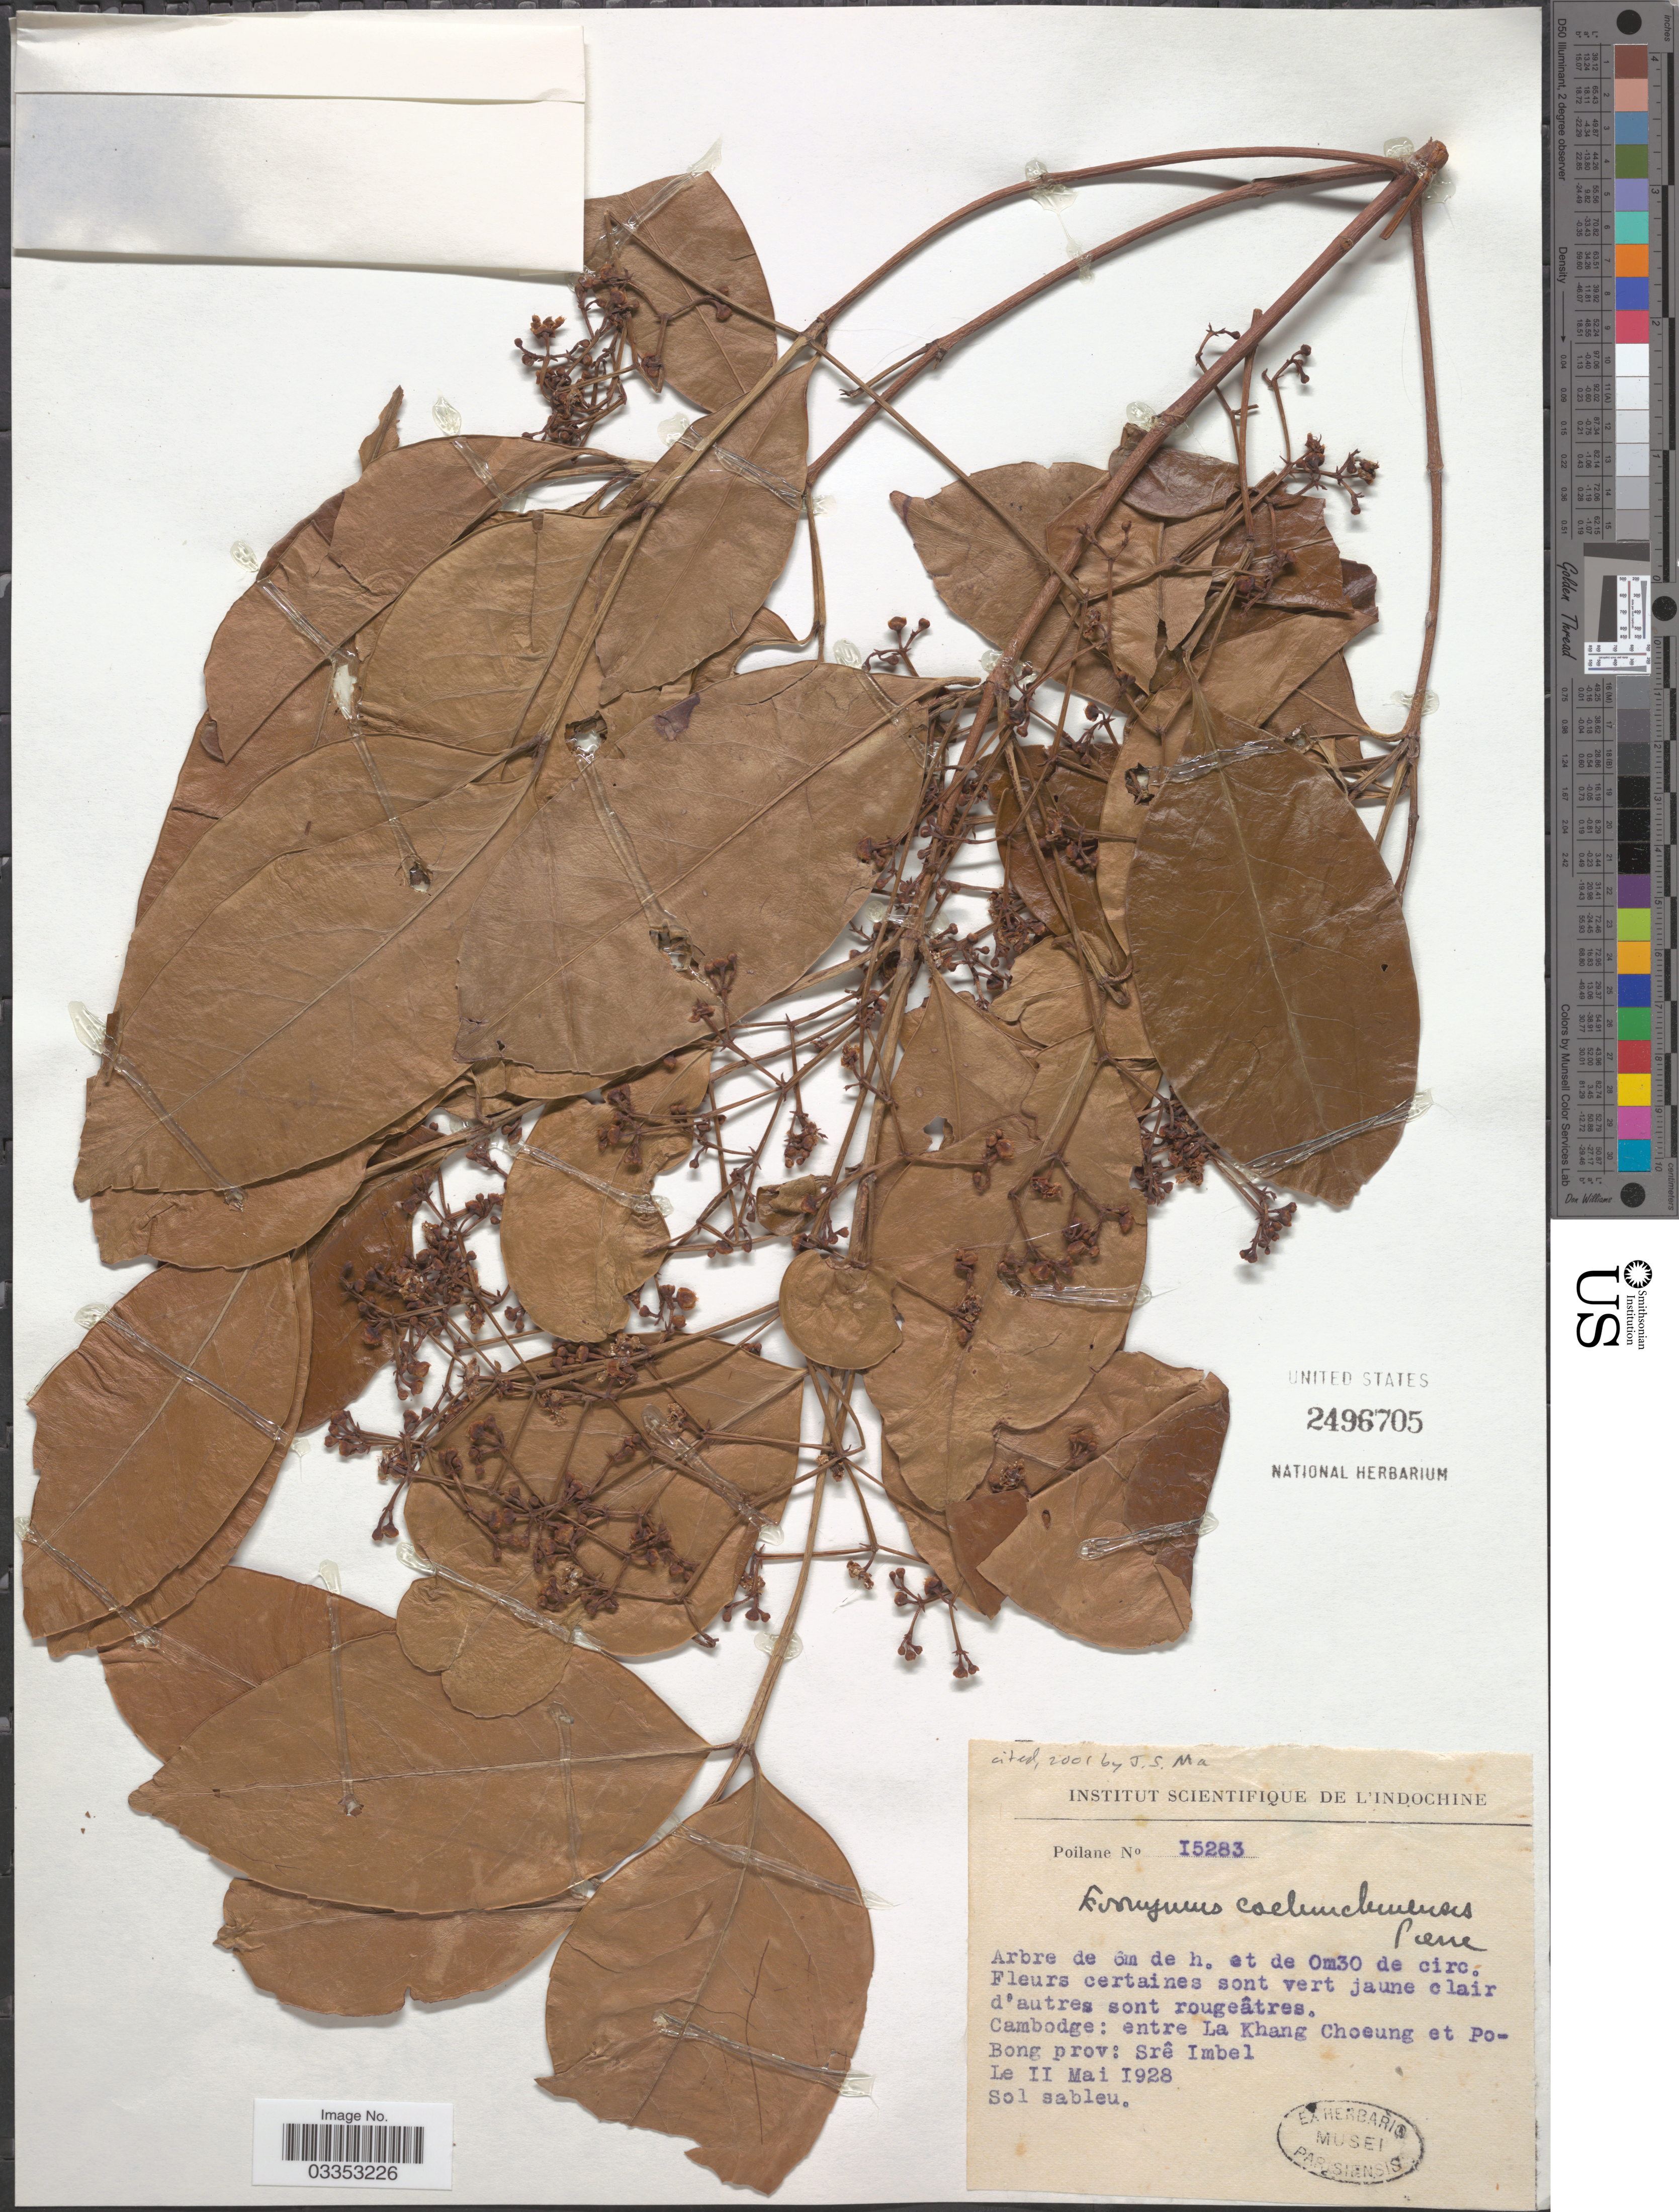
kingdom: Plantae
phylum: Tracheophyta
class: Magnoliopsida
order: Celastrales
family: Celastraceae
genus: Euonymus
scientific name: Euonymus cochinchinensis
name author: Pierre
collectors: -. Poilane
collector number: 15283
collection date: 1928-05-11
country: Cambodia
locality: Cambodge: entre La Khang Choeung et Po-Bong prov: Srê Imbel.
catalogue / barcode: US 2496705